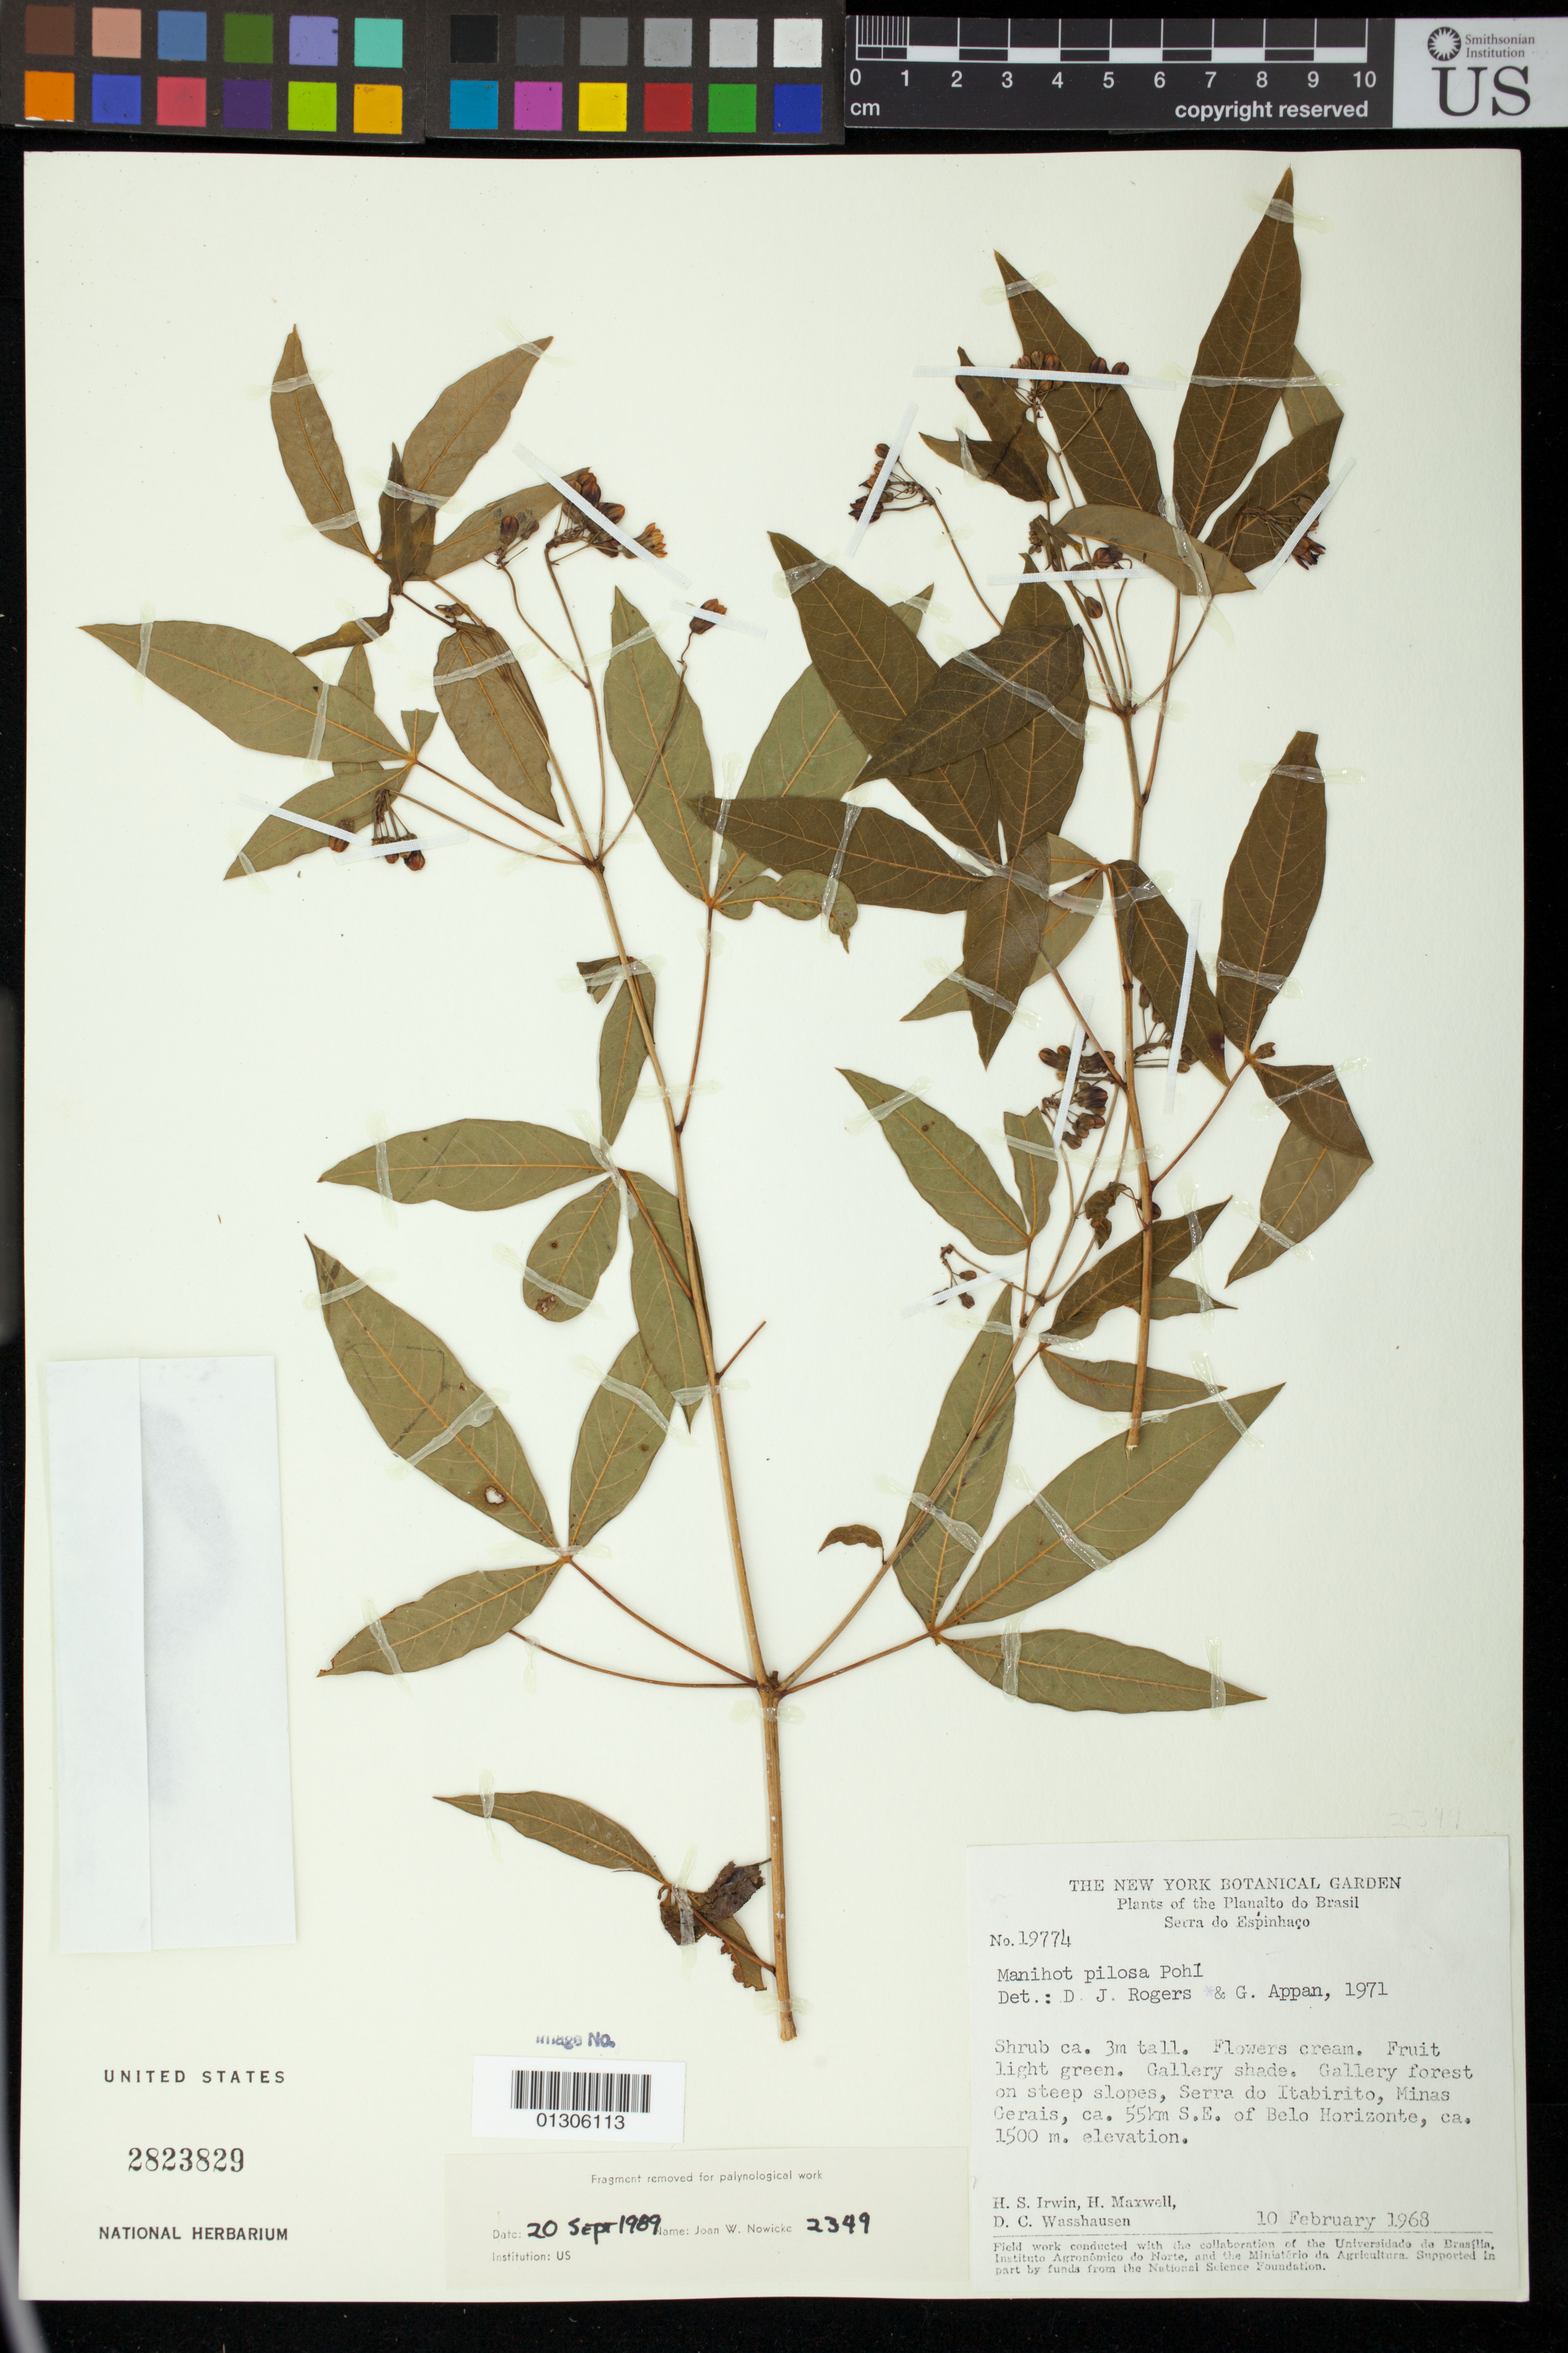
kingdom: Plantae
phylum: Tracheophyta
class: Magnoliopsida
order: Malpighiales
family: Euphorbiaceae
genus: Manihot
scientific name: Manihot pilosa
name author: Pohl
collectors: H. Irwin, H. Maxwell & D. C. Wasshausen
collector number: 19774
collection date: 1968-10-02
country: Brazil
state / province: Minas Gerais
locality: Serra do Itabirito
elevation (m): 1500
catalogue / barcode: US 2823829